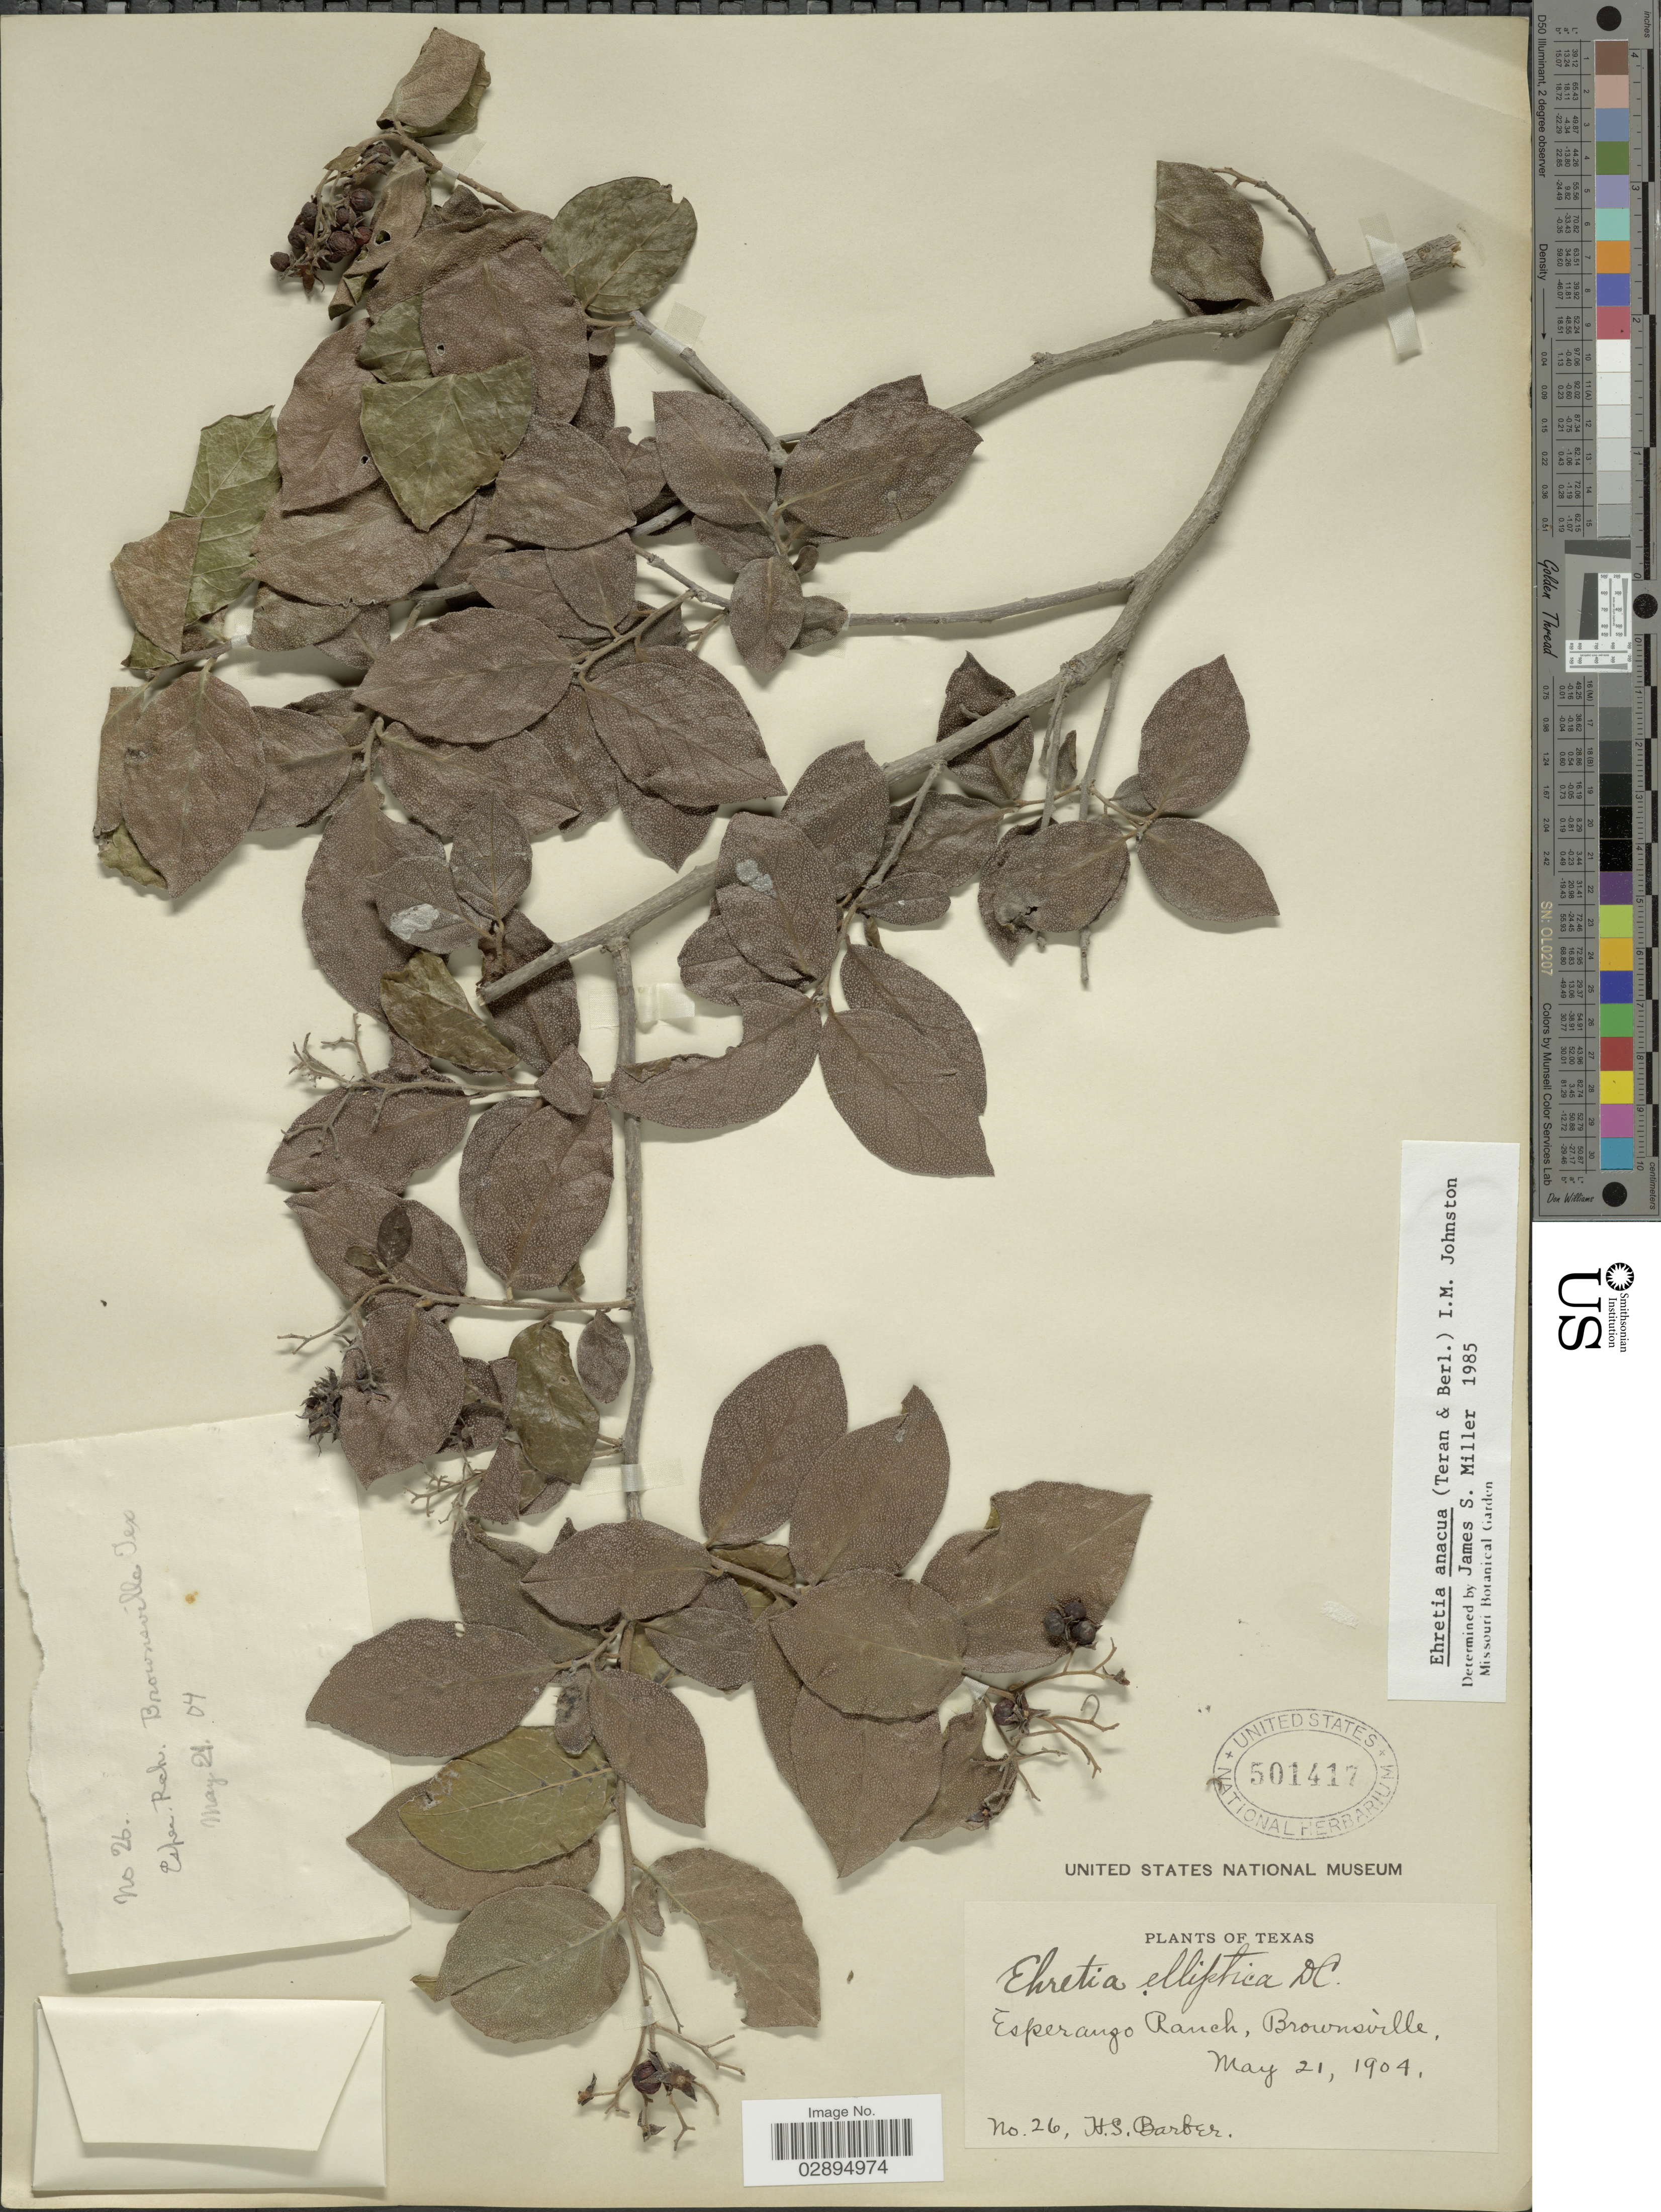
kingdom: Plantae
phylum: Tracheophyta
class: Magnoliopsida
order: Boraginales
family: Ehretiaceae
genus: Ehretia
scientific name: Ehretia anacua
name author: (Terán & Berland.) I.M. Johnst.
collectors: H. Barber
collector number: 26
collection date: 1904-05-21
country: United States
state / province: Texas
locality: Esperanzo Ranch, Brownsville.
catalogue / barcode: US 501417